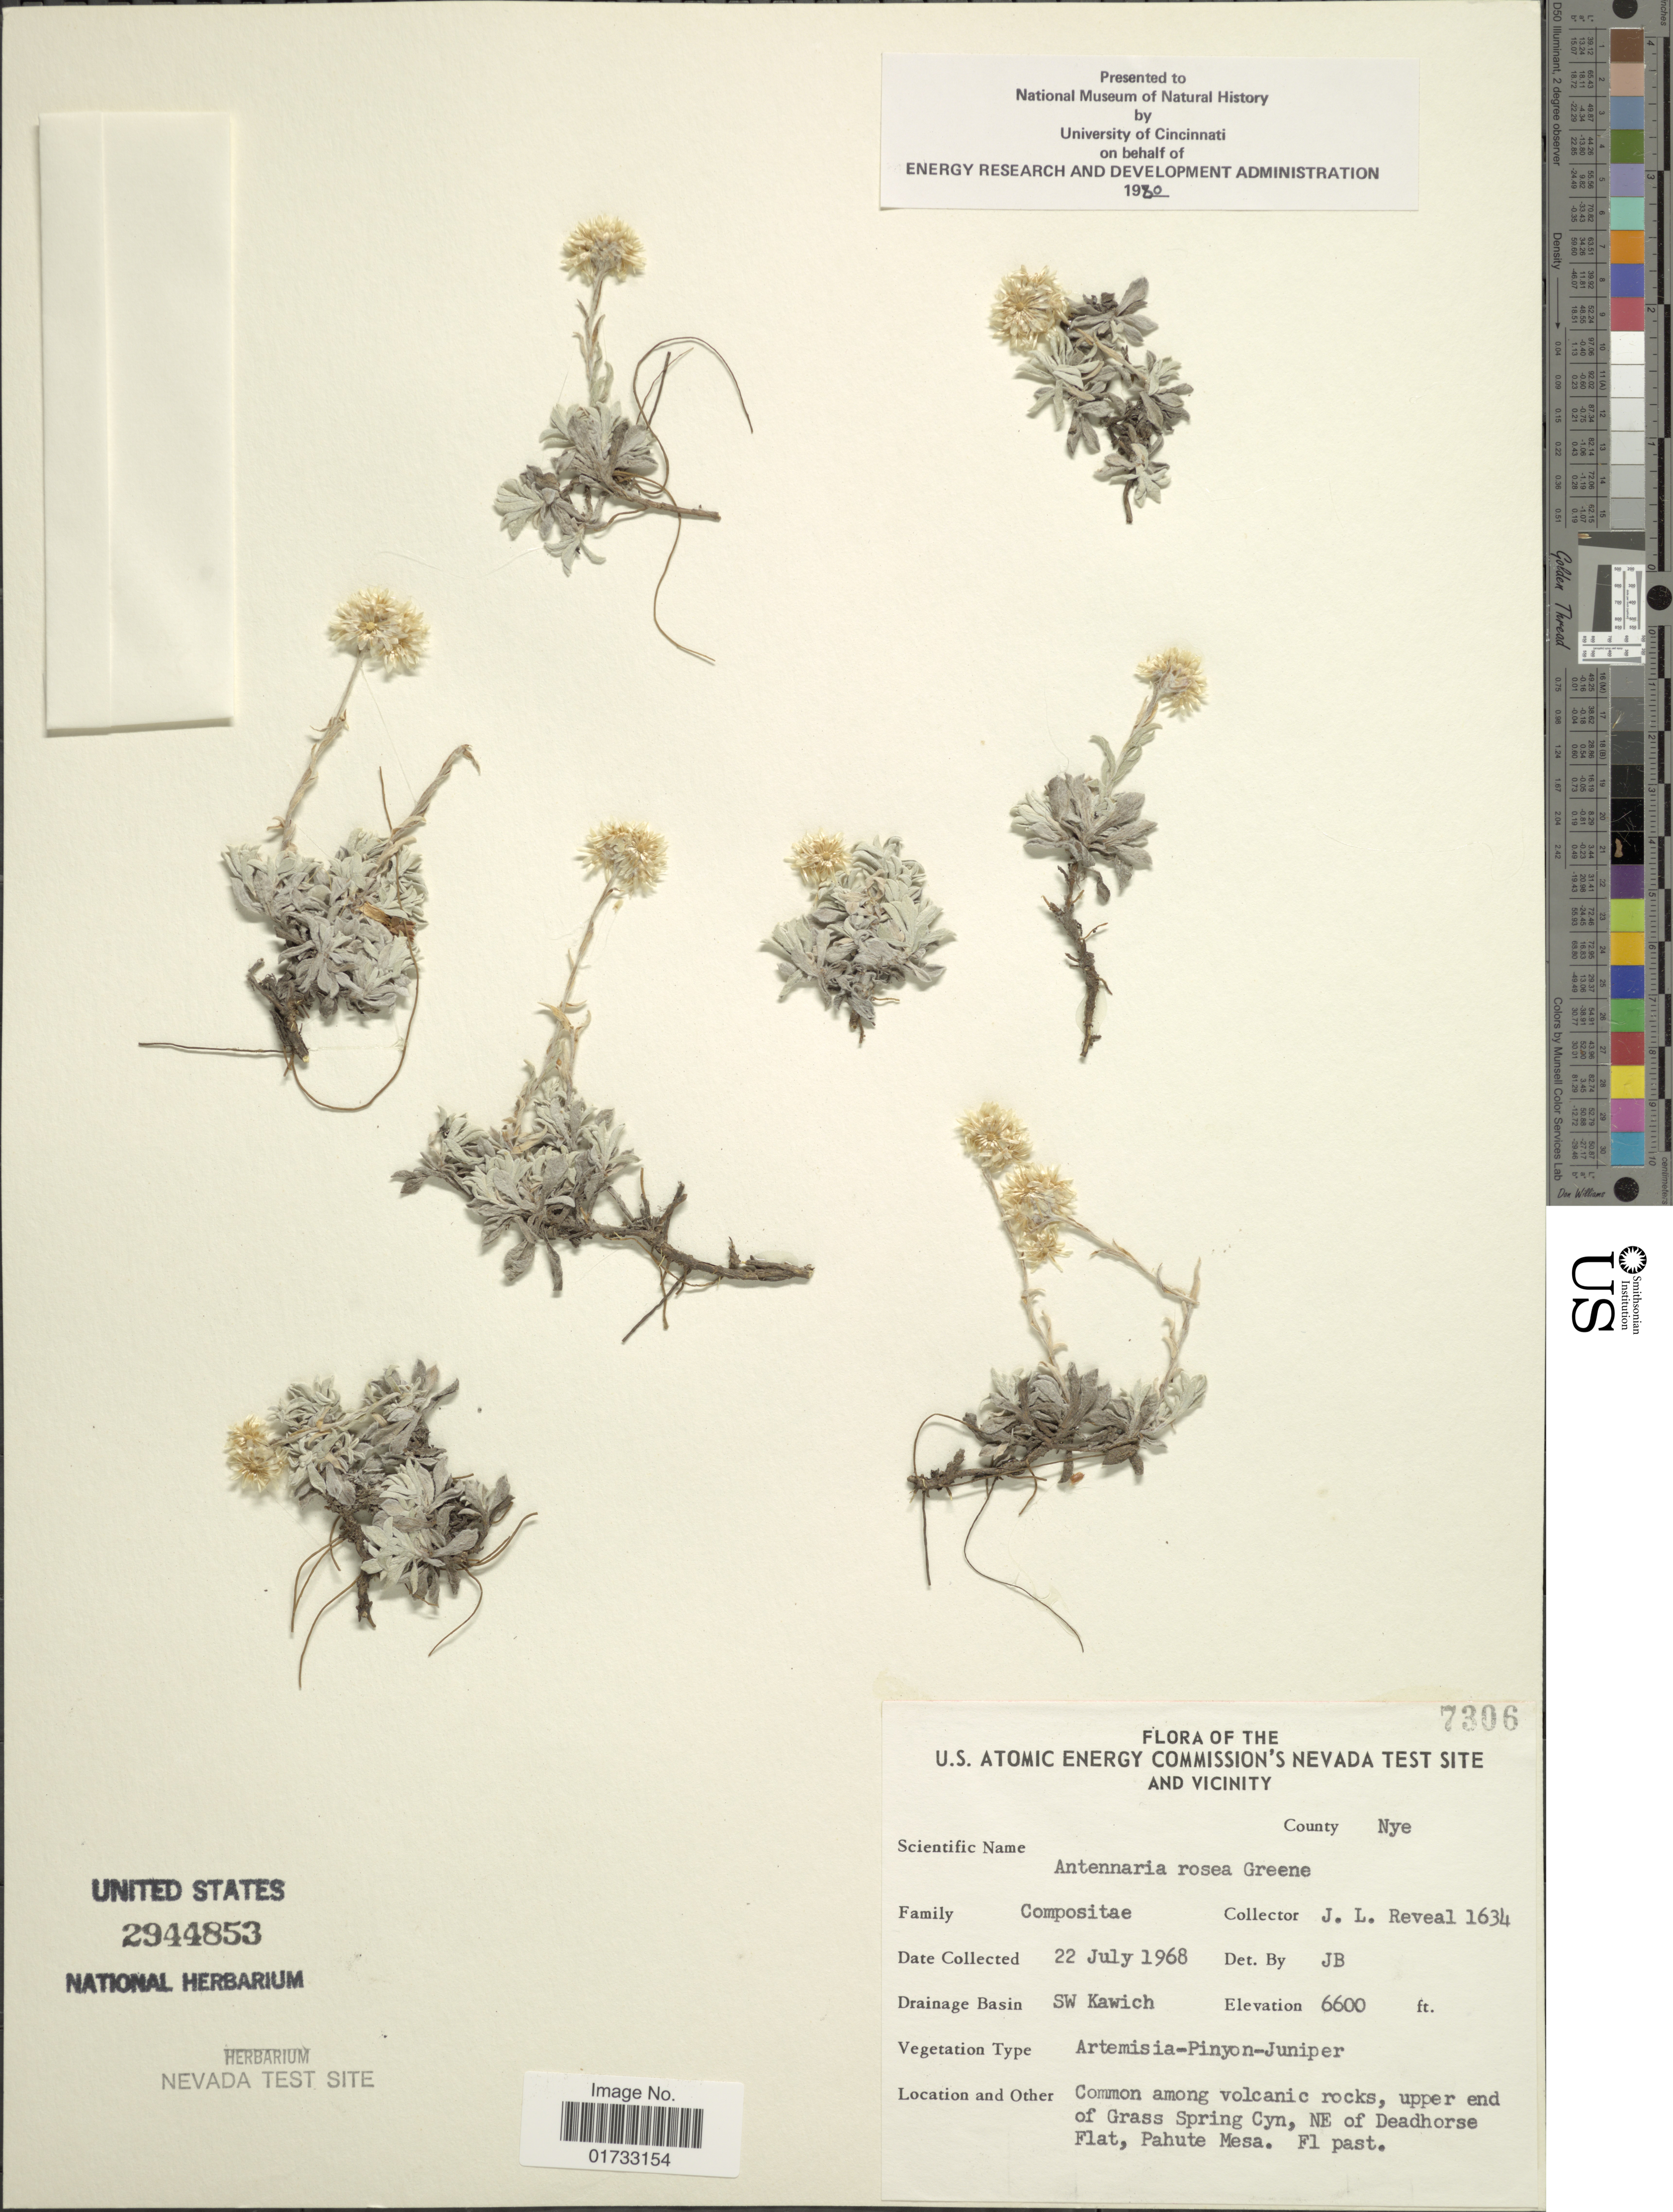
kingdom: Plantae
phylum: Tracheophyta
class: Magnoliopsida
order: Asterales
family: Asteraceae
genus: Antennaria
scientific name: Antennaria rosea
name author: Greene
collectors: J. L. Reveal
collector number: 7306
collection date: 1968-07-22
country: United States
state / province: Nevada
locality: U.S. Atomic Energy Commision's Nevada Test Site and Vicinity, SW. Kawich, common among volcanic rocks, upper end of Grass Spring Cyn, NE of Deadhorse Flat, Pahute Mesa, F1 past, County Nye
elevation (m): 2012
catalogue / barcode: US 2944853